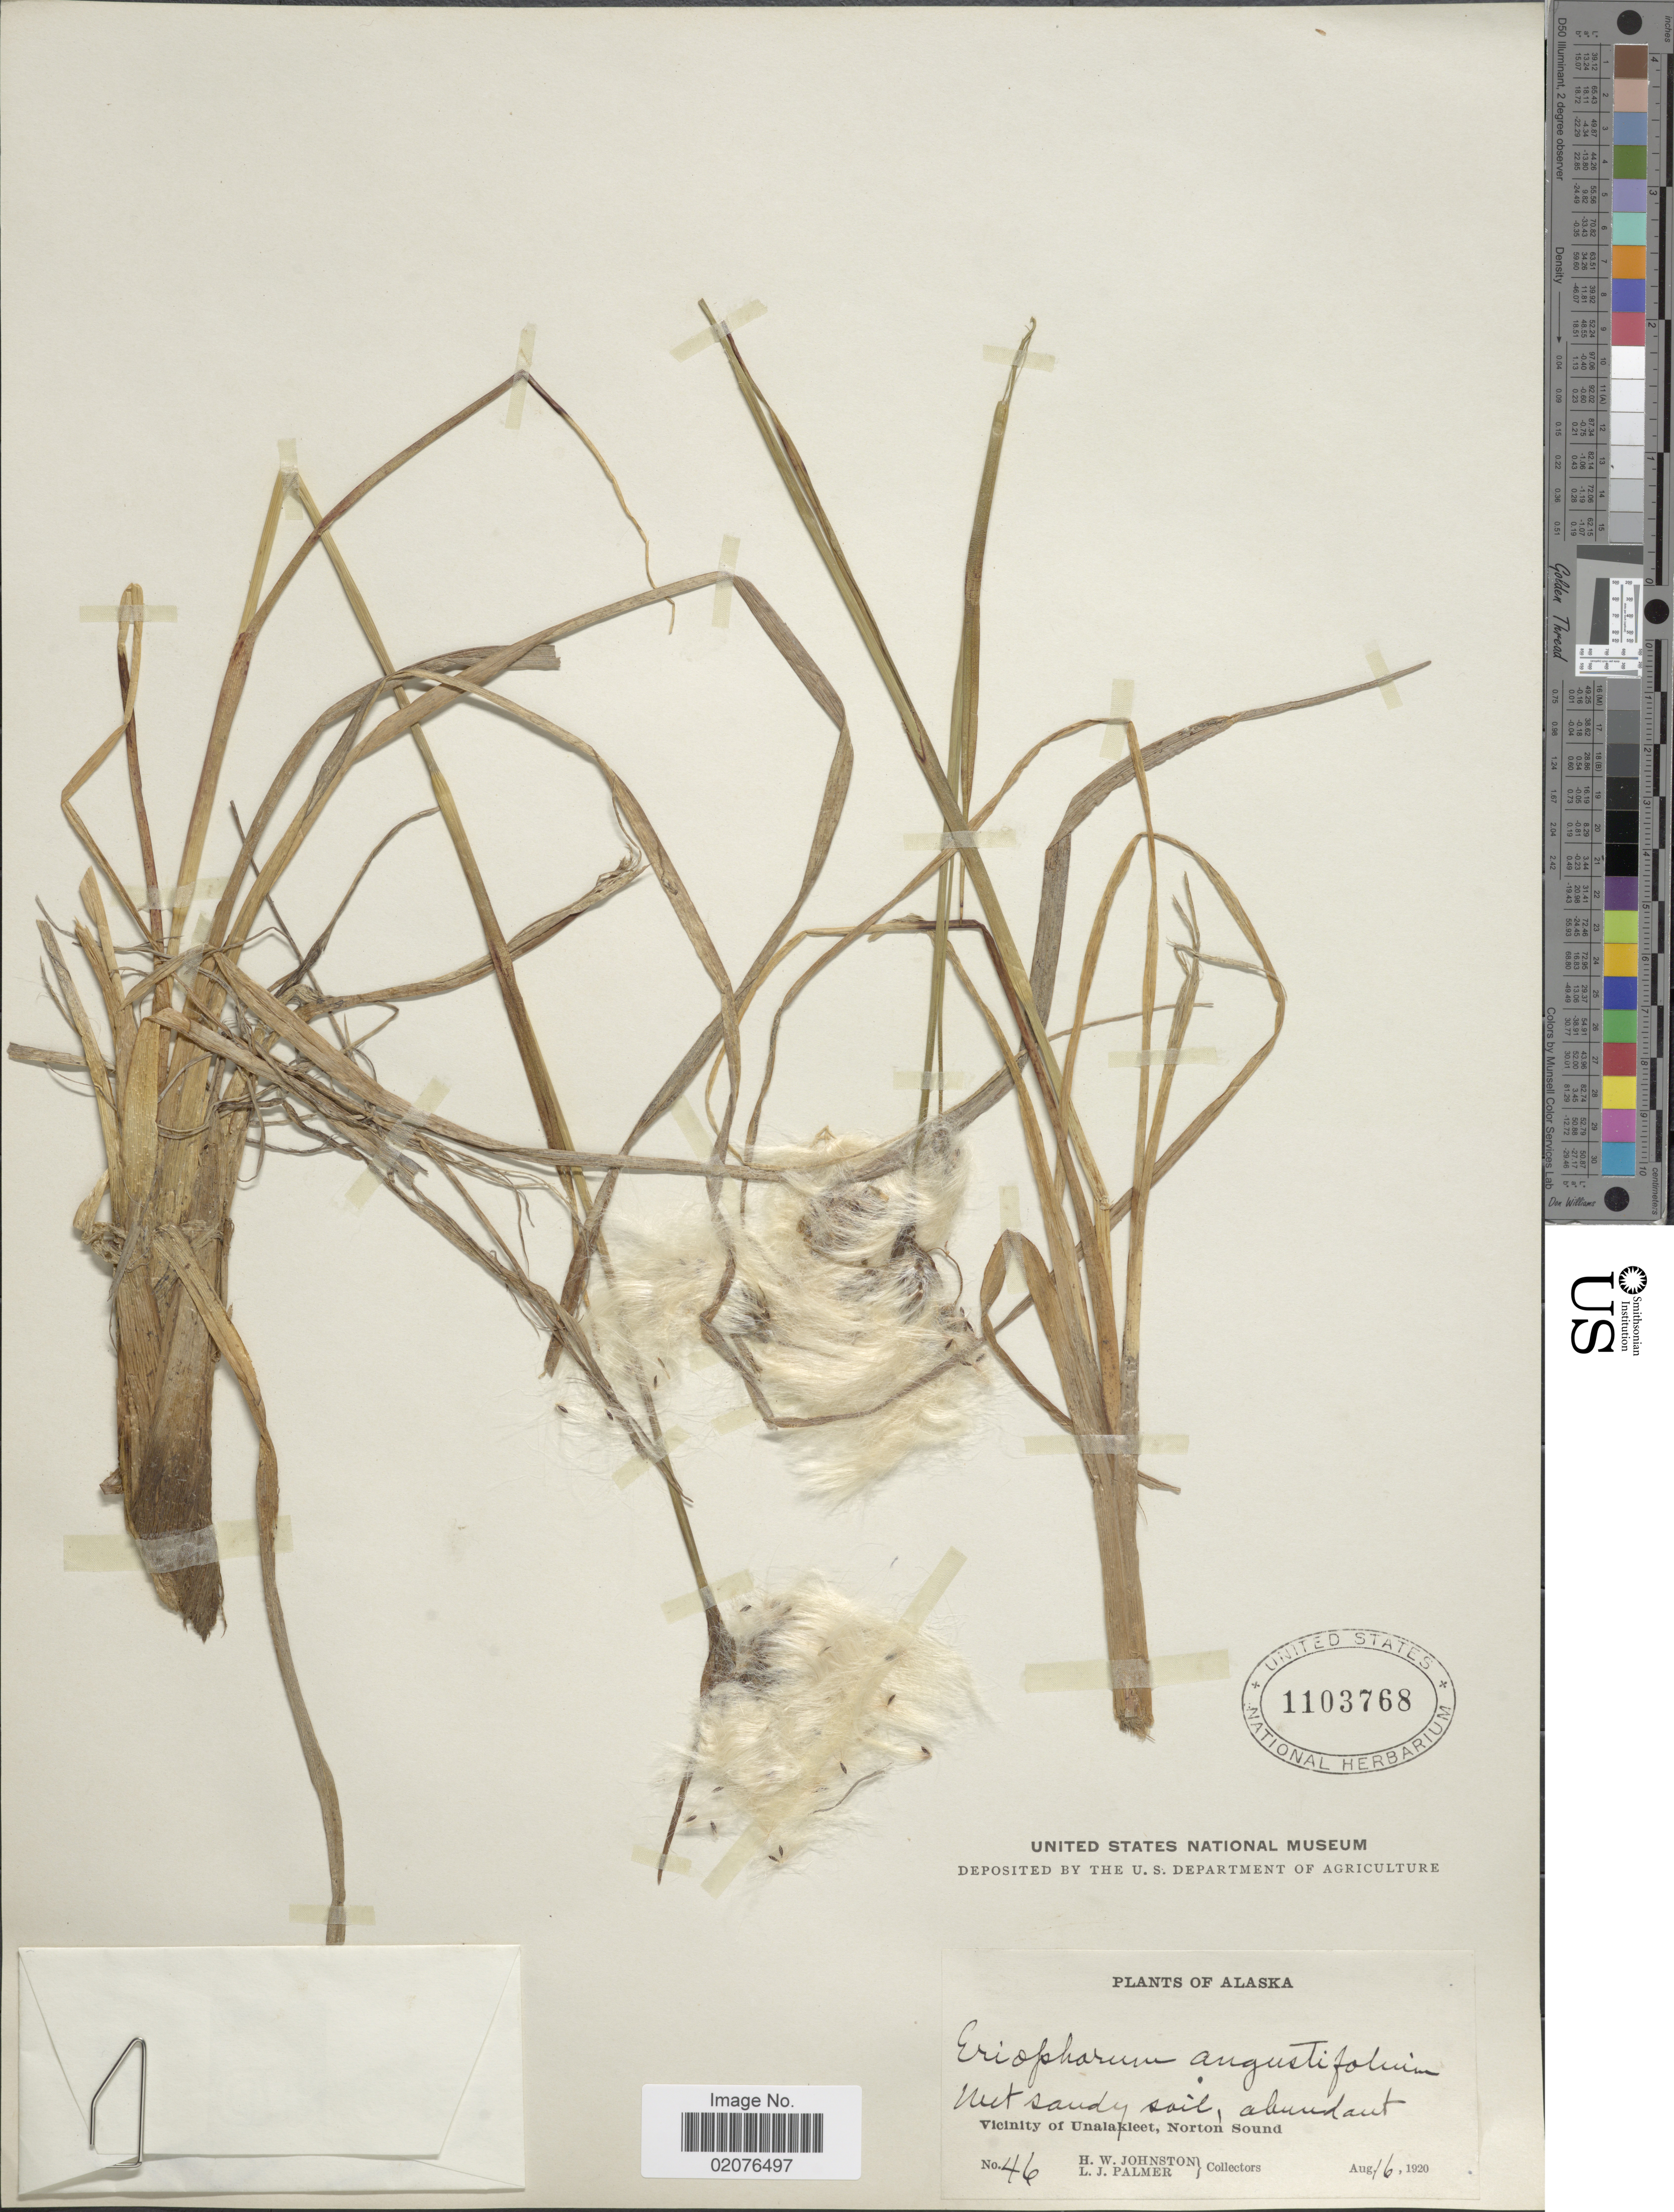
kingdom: Plantae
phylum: Tracheophyta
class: Liliopsida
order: Poales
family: Cyperaceae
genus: Eriophorum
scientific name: Eriophorum angustifolium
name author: Honck.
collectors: H. W. Johnston & L. J. Palmer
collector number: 46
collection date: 1920-08-16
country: United States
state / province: Alaska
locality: Vicinity of Unalakleet, Norton Sound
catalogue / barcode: US 1103768